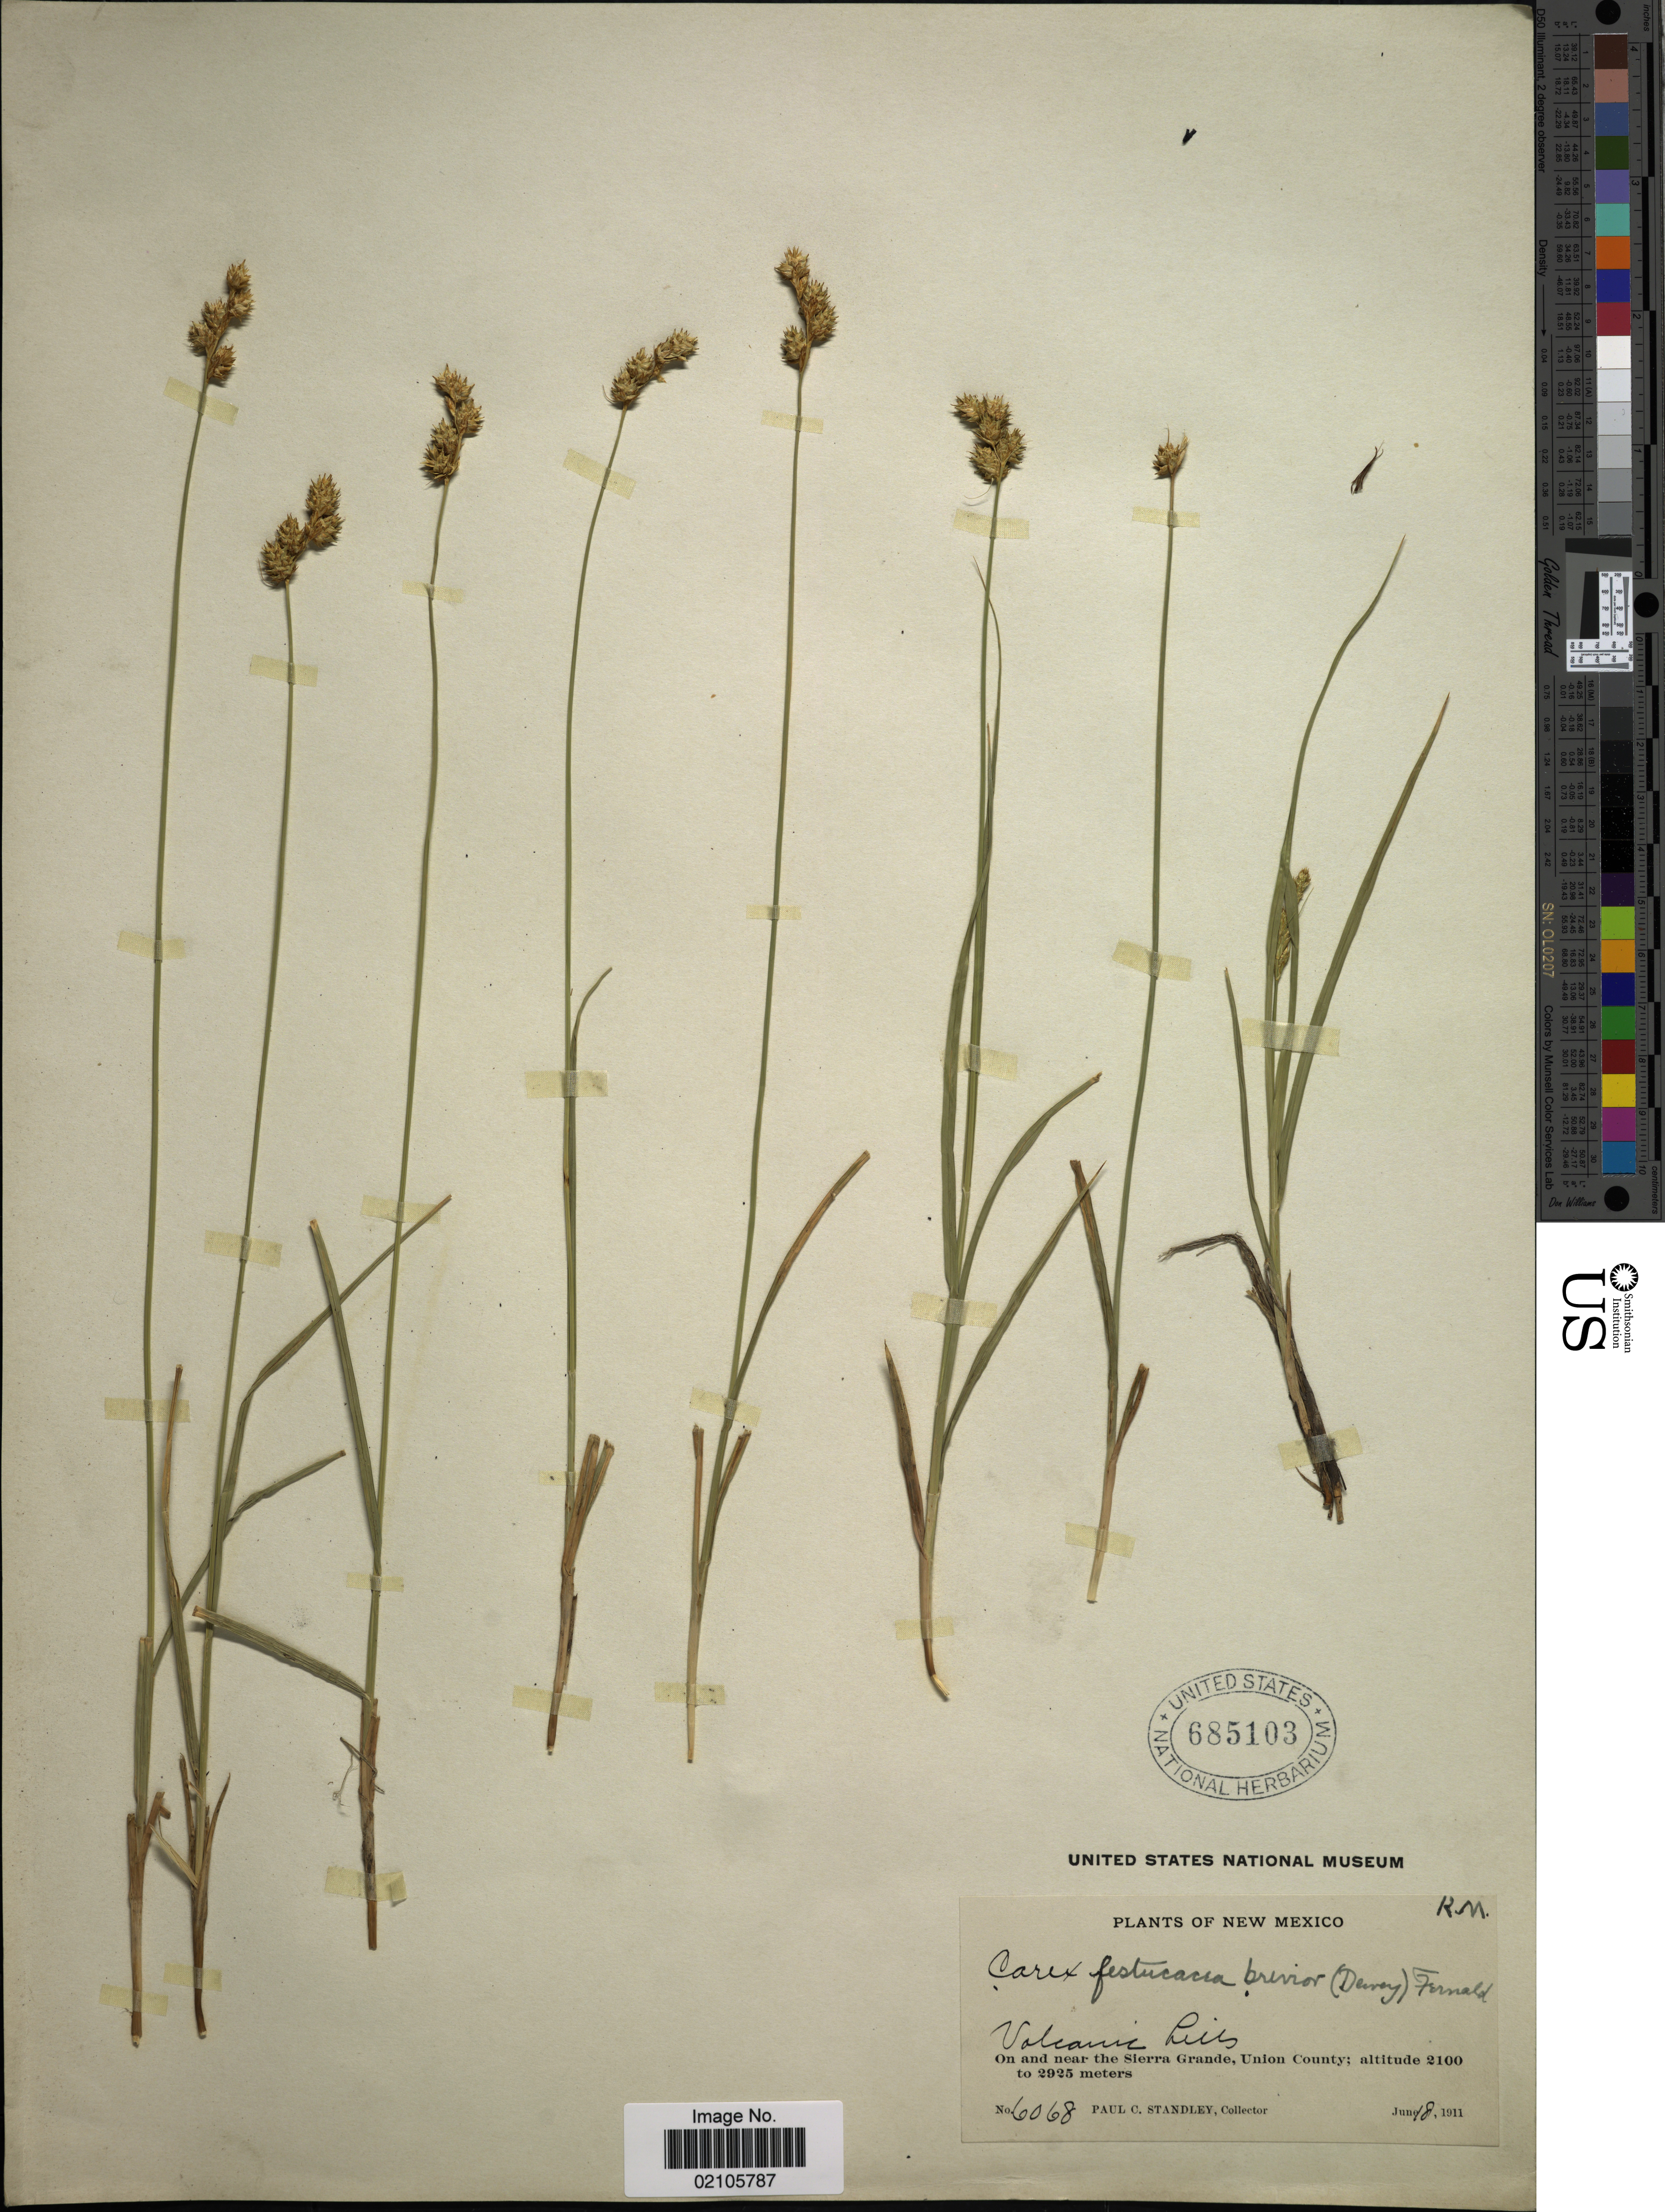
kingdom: Plantae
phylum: Tracheophyta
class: Liliopsida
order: Poales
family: Cyperaceae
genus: Carex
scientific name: Carex brevior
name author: (Dewey) Mack. ex Lunell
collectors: P. C. Standley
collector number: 6068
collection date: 1911-06-18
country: United States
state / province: New Mexico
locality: On and near the Siera Grande, Union County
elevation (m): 2925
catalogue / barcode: US 685103